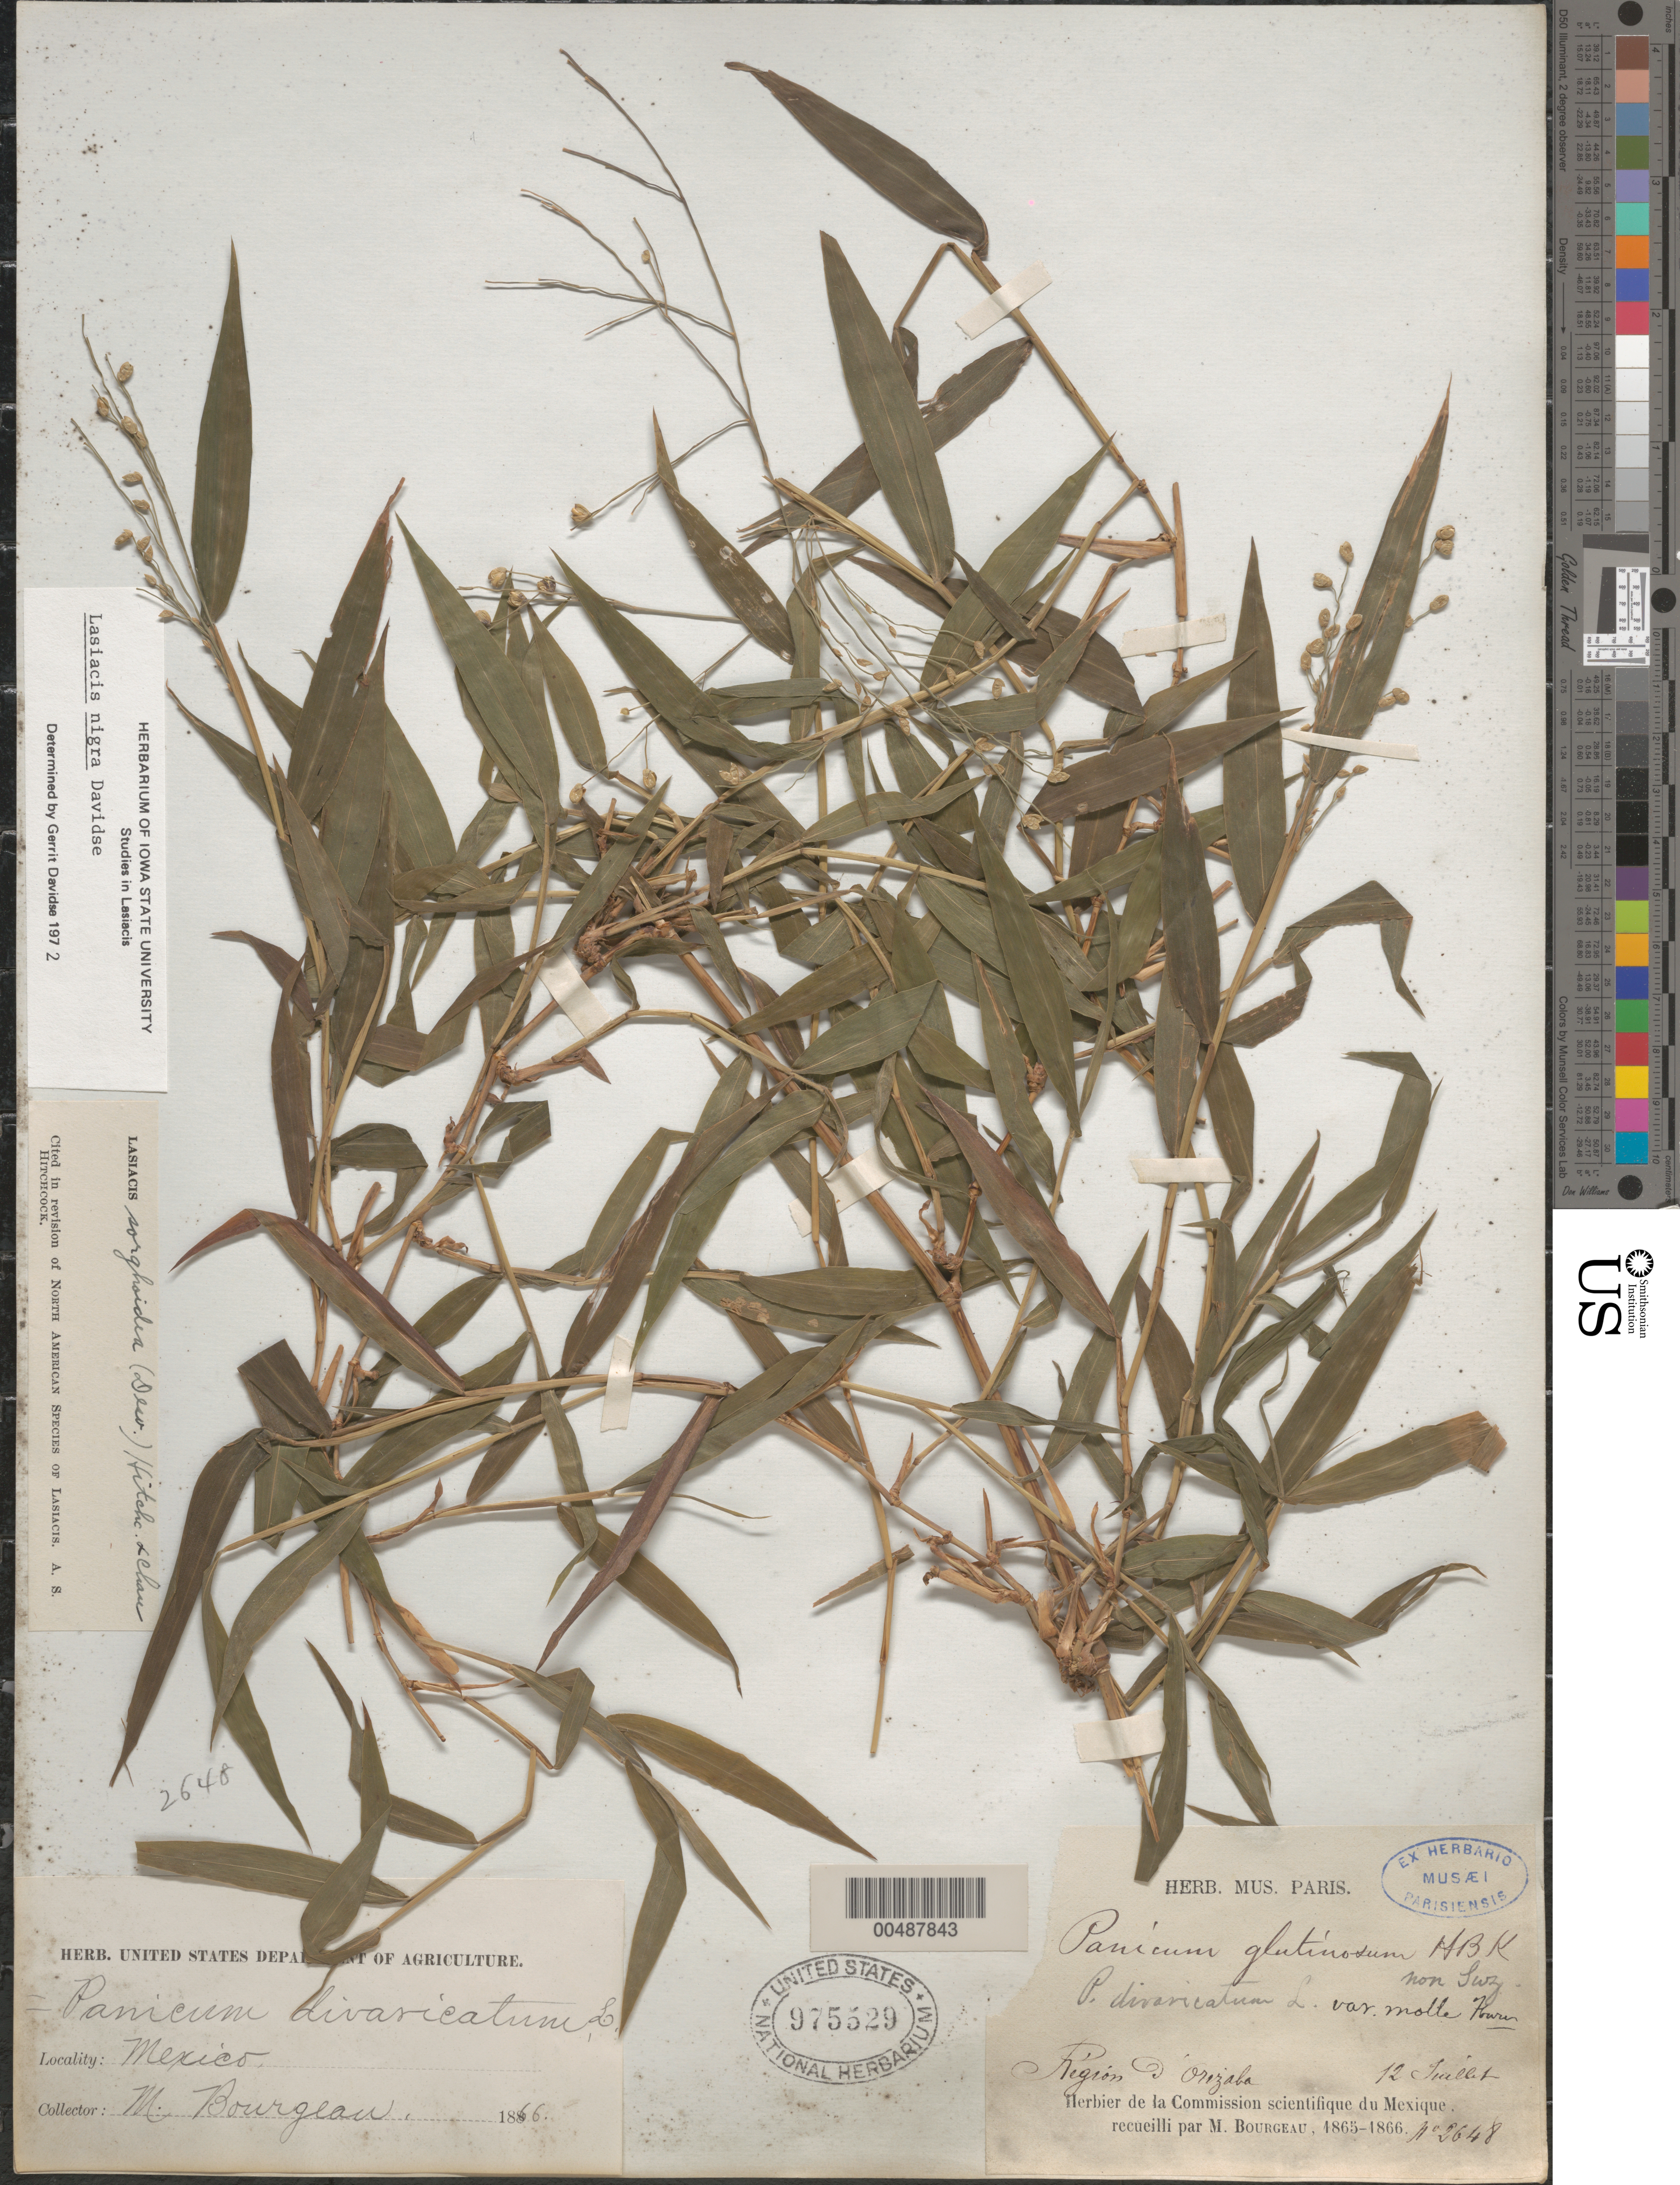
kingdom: Plantae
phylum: Tracheophyta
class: Liliopsida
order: Poales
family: Poaceae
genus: Lasiacis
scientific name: Lasiacis maxonii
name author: Swallen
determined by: Davidse, Gerrit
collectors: E. Bourgeau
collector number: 2006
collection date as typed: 12 Jul 1866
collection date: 1866-07-12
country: Mexico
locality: Region d'Orizaba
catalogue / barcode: US 975529